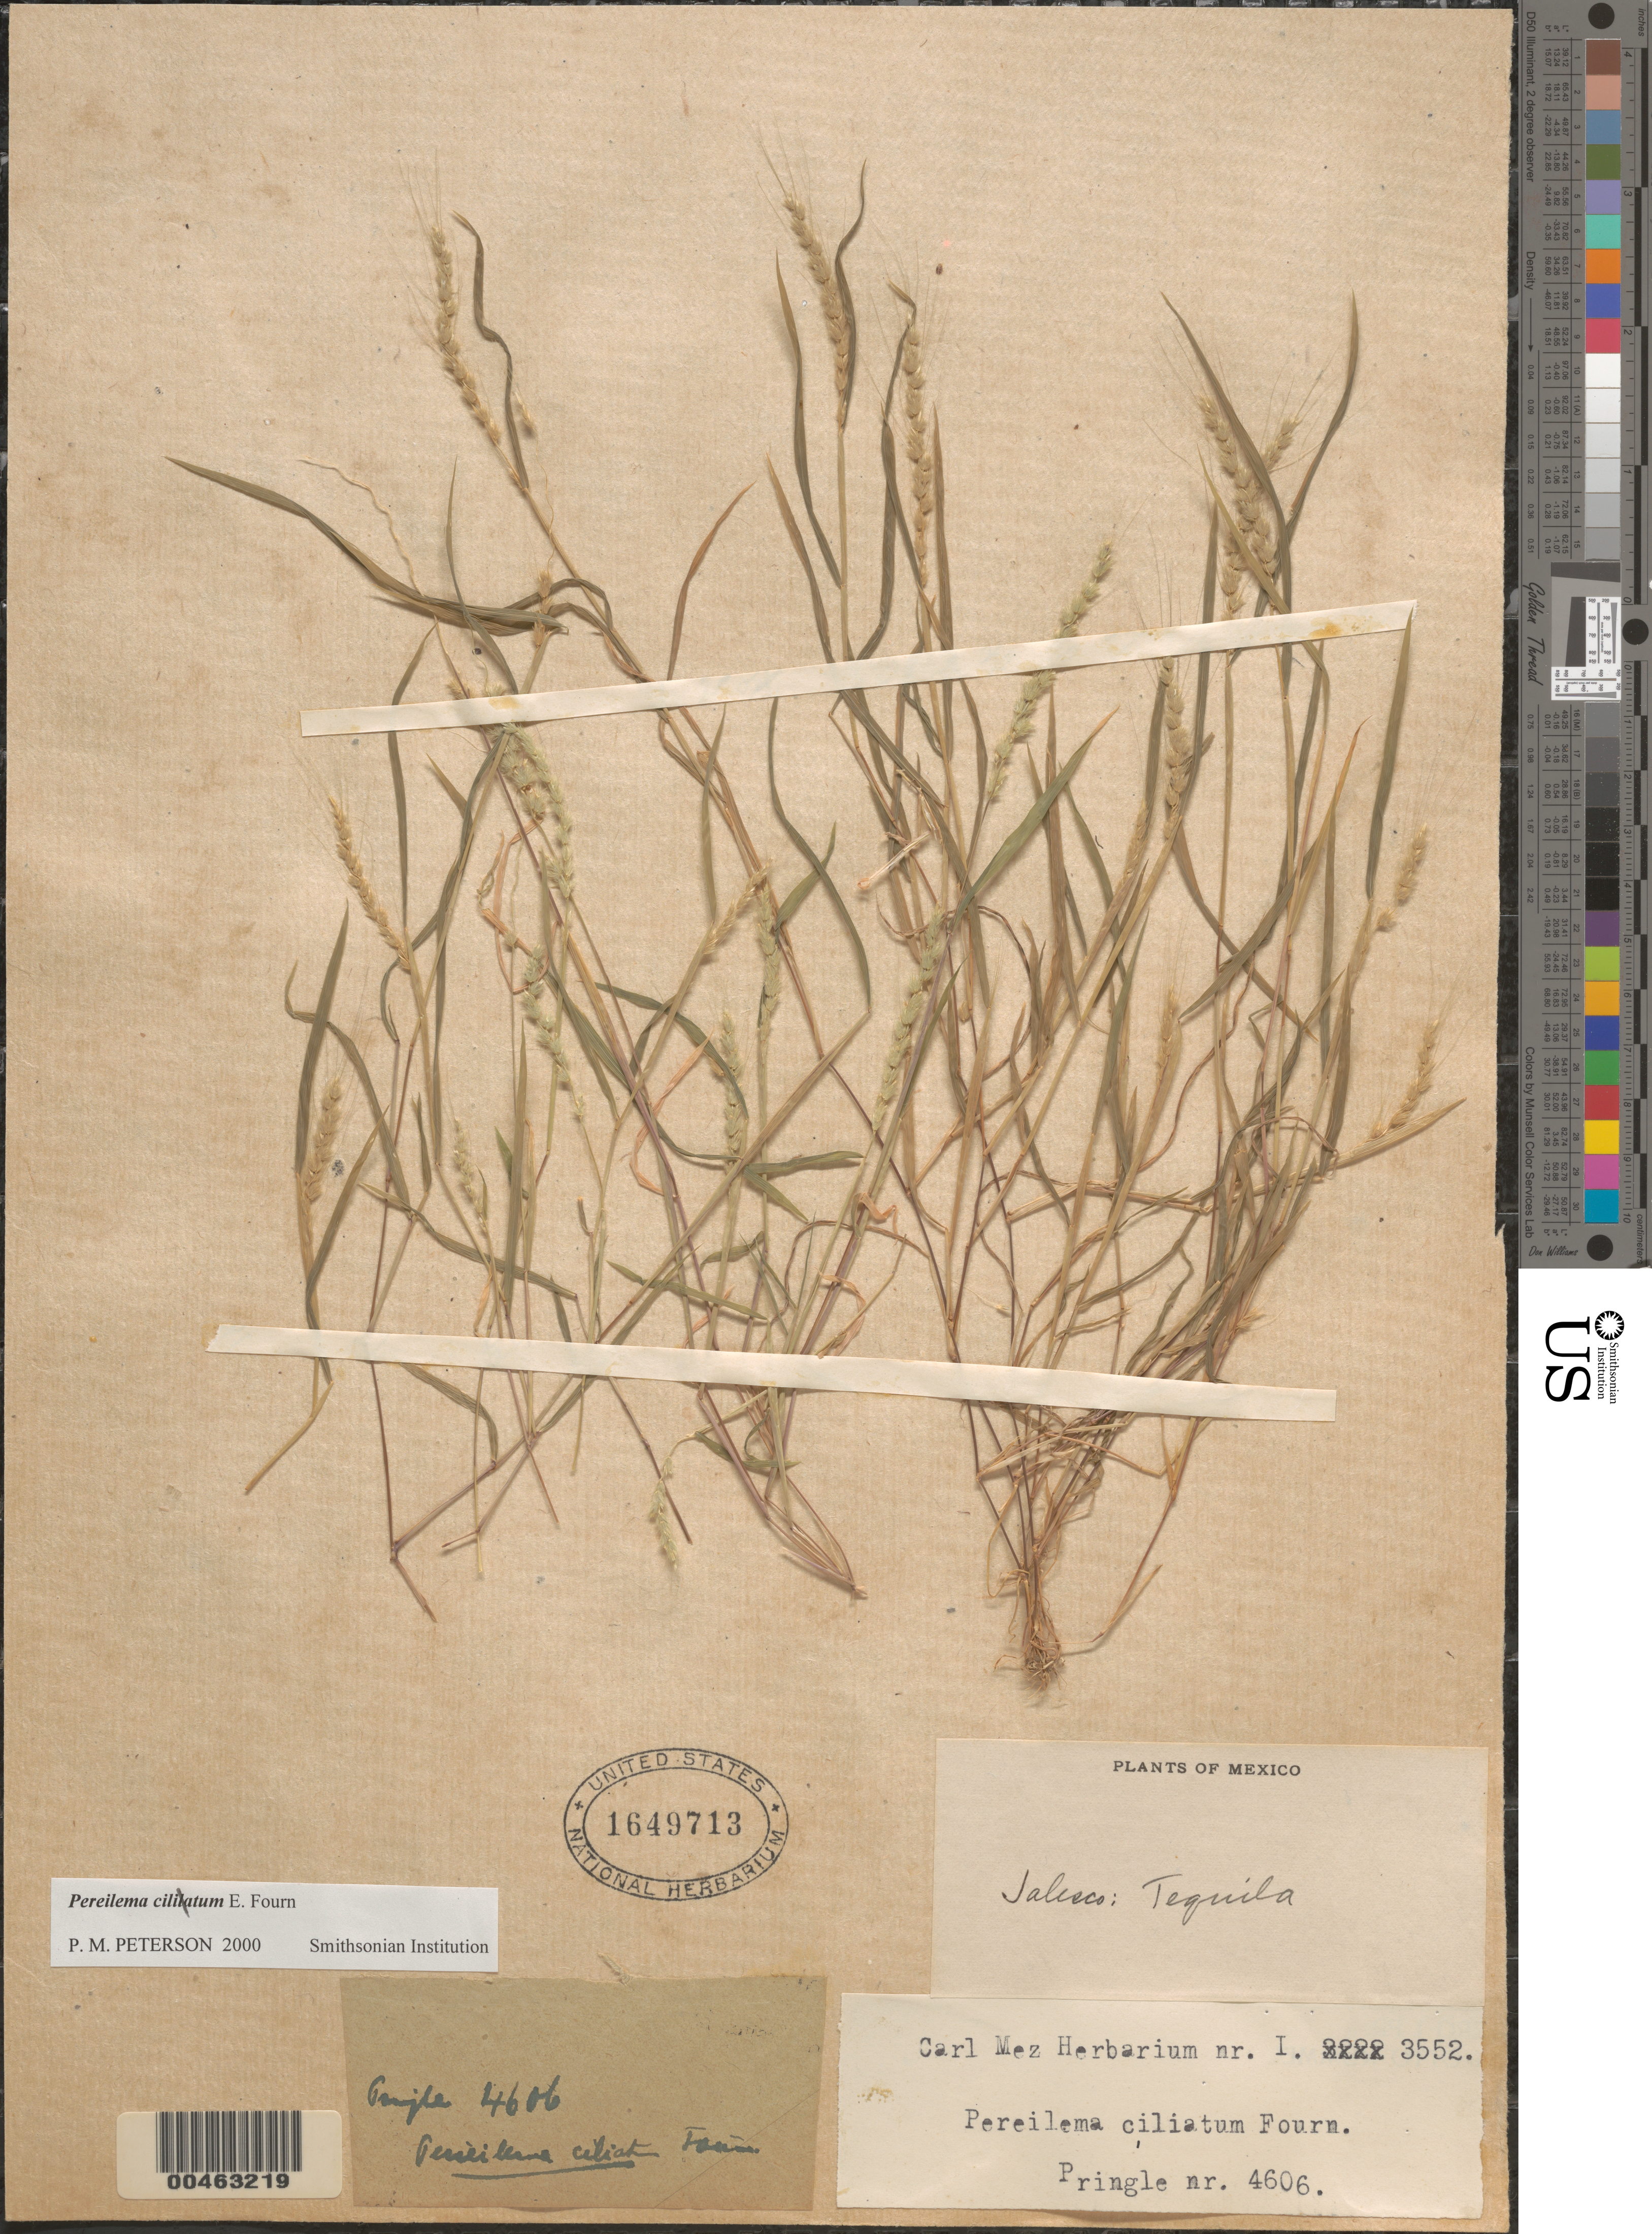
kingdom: Plantae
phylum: Tracheophyta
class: Liliopsida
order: Poales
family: Poaceae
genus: Pereilema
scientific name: Pereilema ciliatum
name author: E. Fourn.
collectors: C. G. Pringle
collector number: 4606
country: Mexico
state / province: Jalisco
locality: Tequila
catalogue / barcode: US 1649713